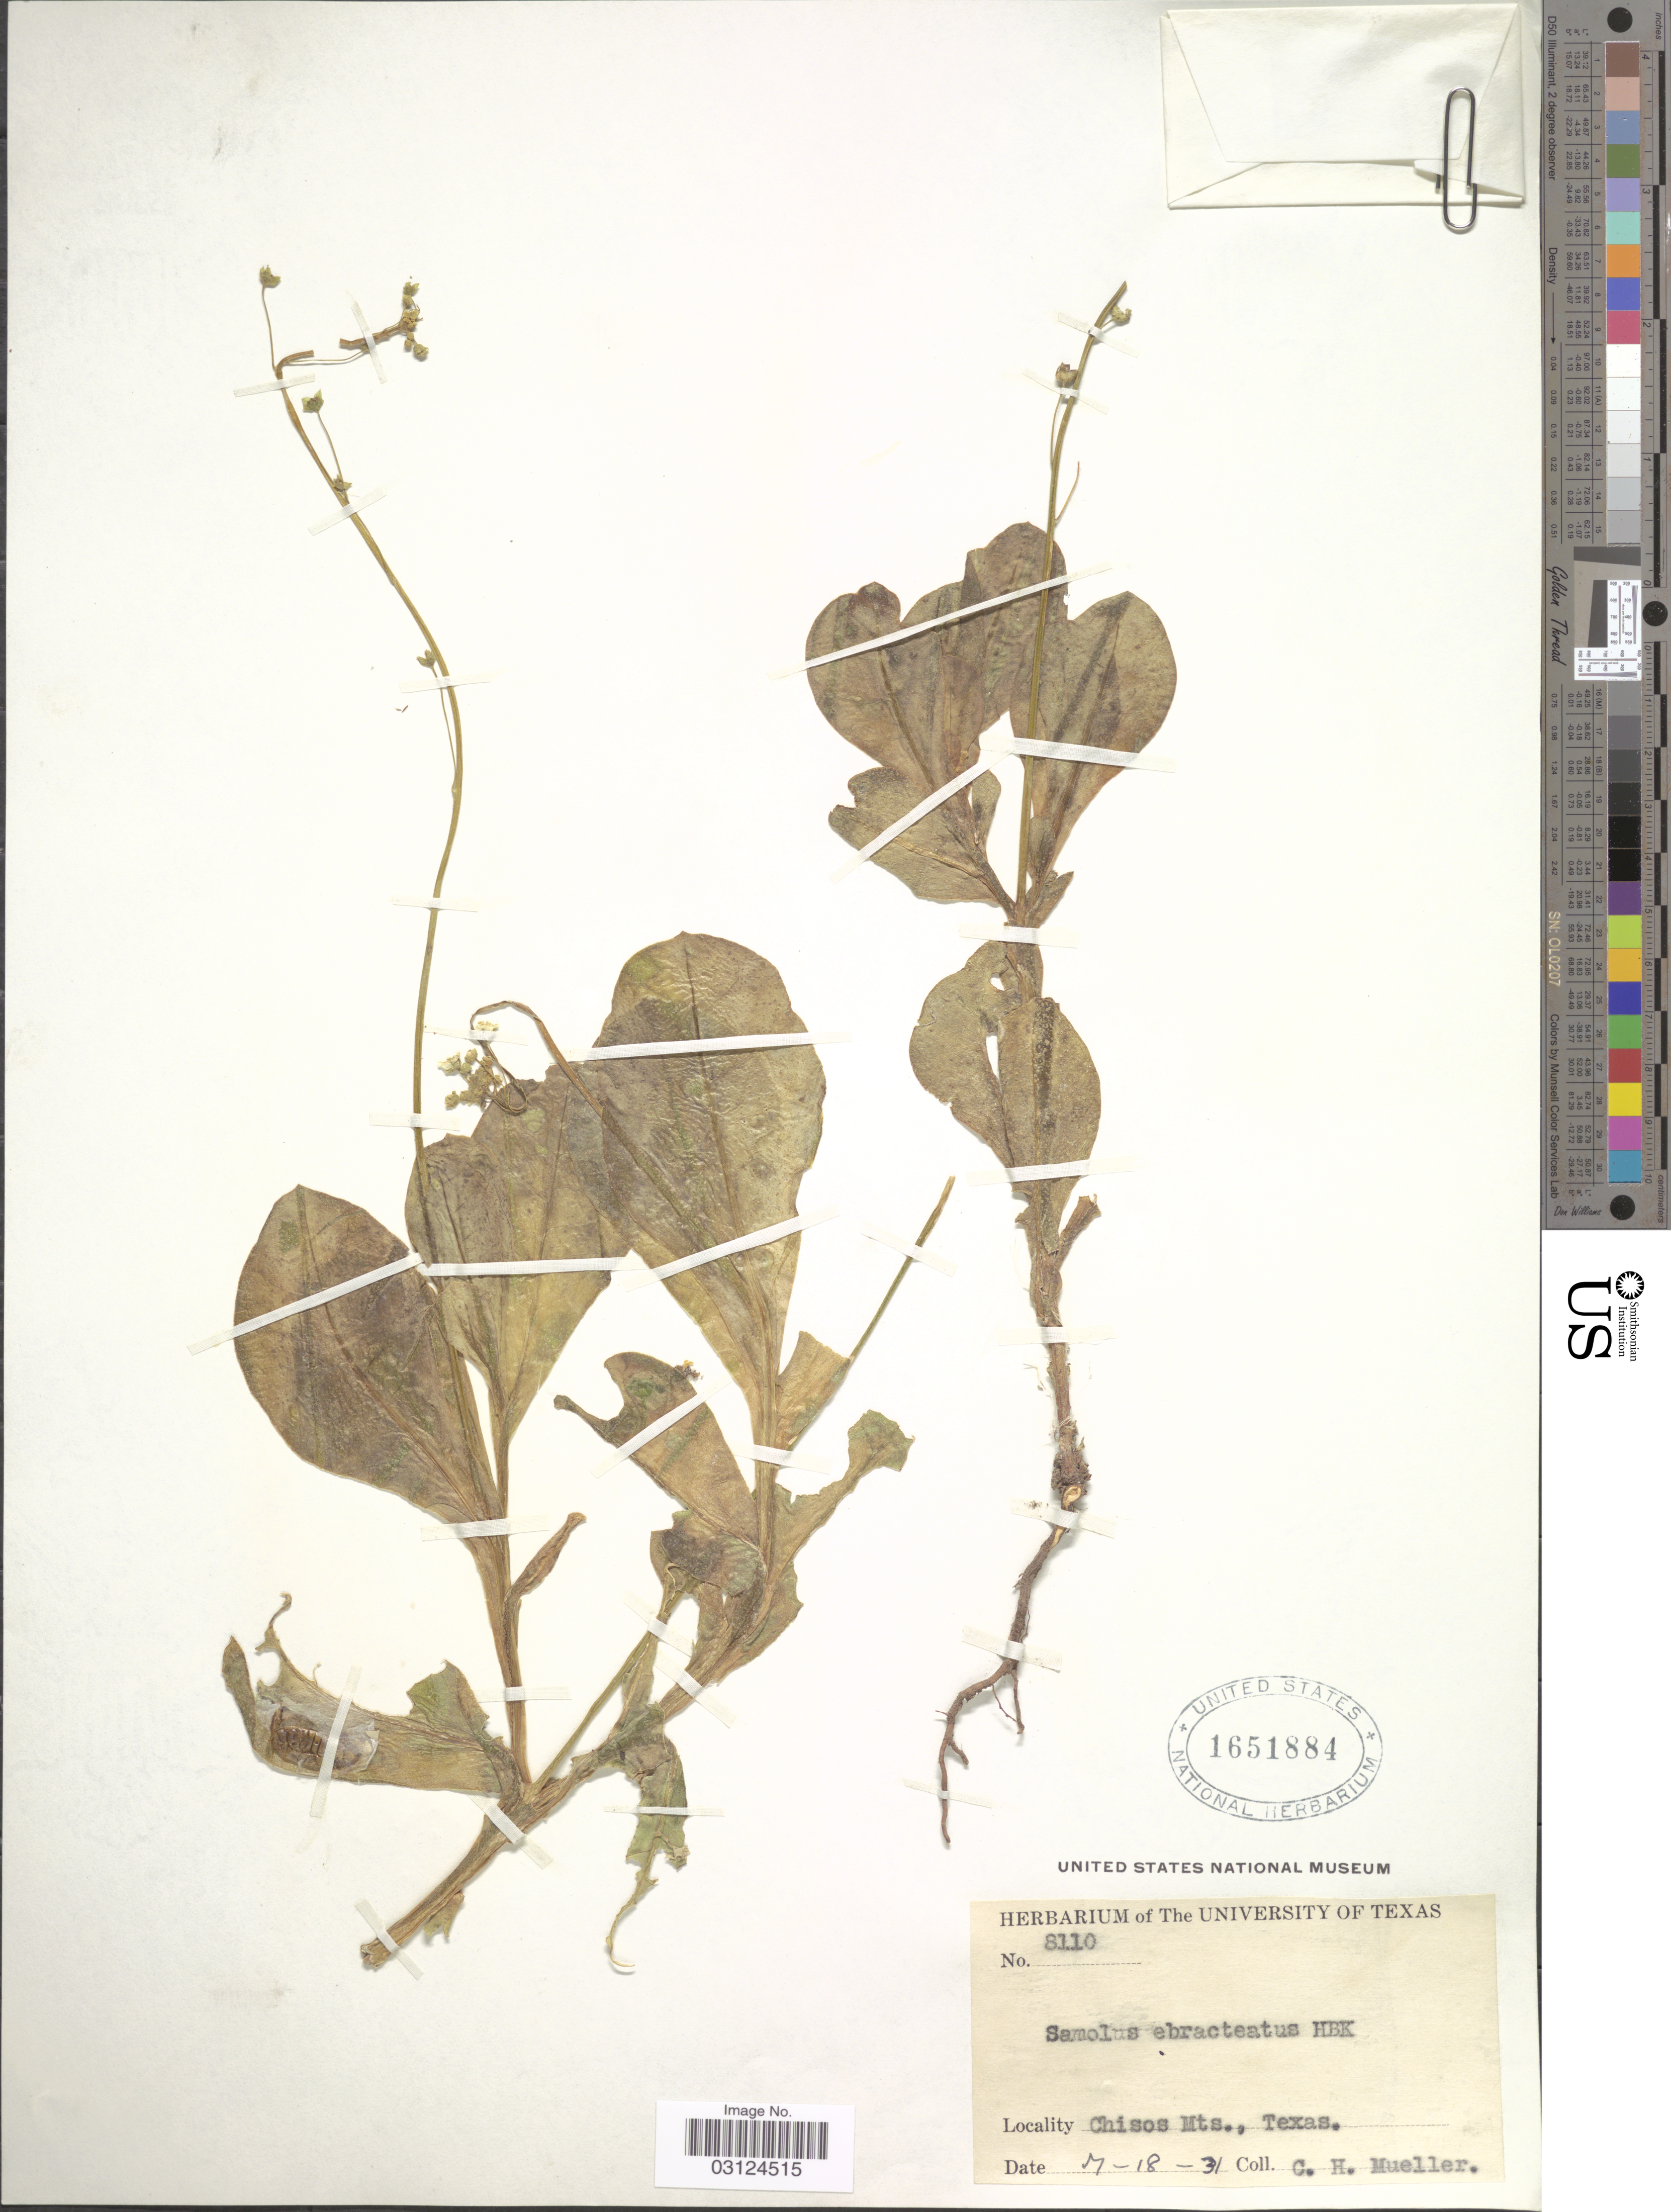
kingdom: Plantae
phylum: Tracheophyta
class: Magnoliopsida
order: Ericales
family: Primulaceae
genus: Samolus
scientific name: Samolus ebracteatus subsp. cuneatus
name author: (Small) R. Knuth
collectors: C. H. Mueller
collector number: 8110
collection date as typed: Transcribed d/m/y: 18/7/31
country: United States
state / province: Texas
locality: Chisos Mts.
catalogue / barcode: US 1651884